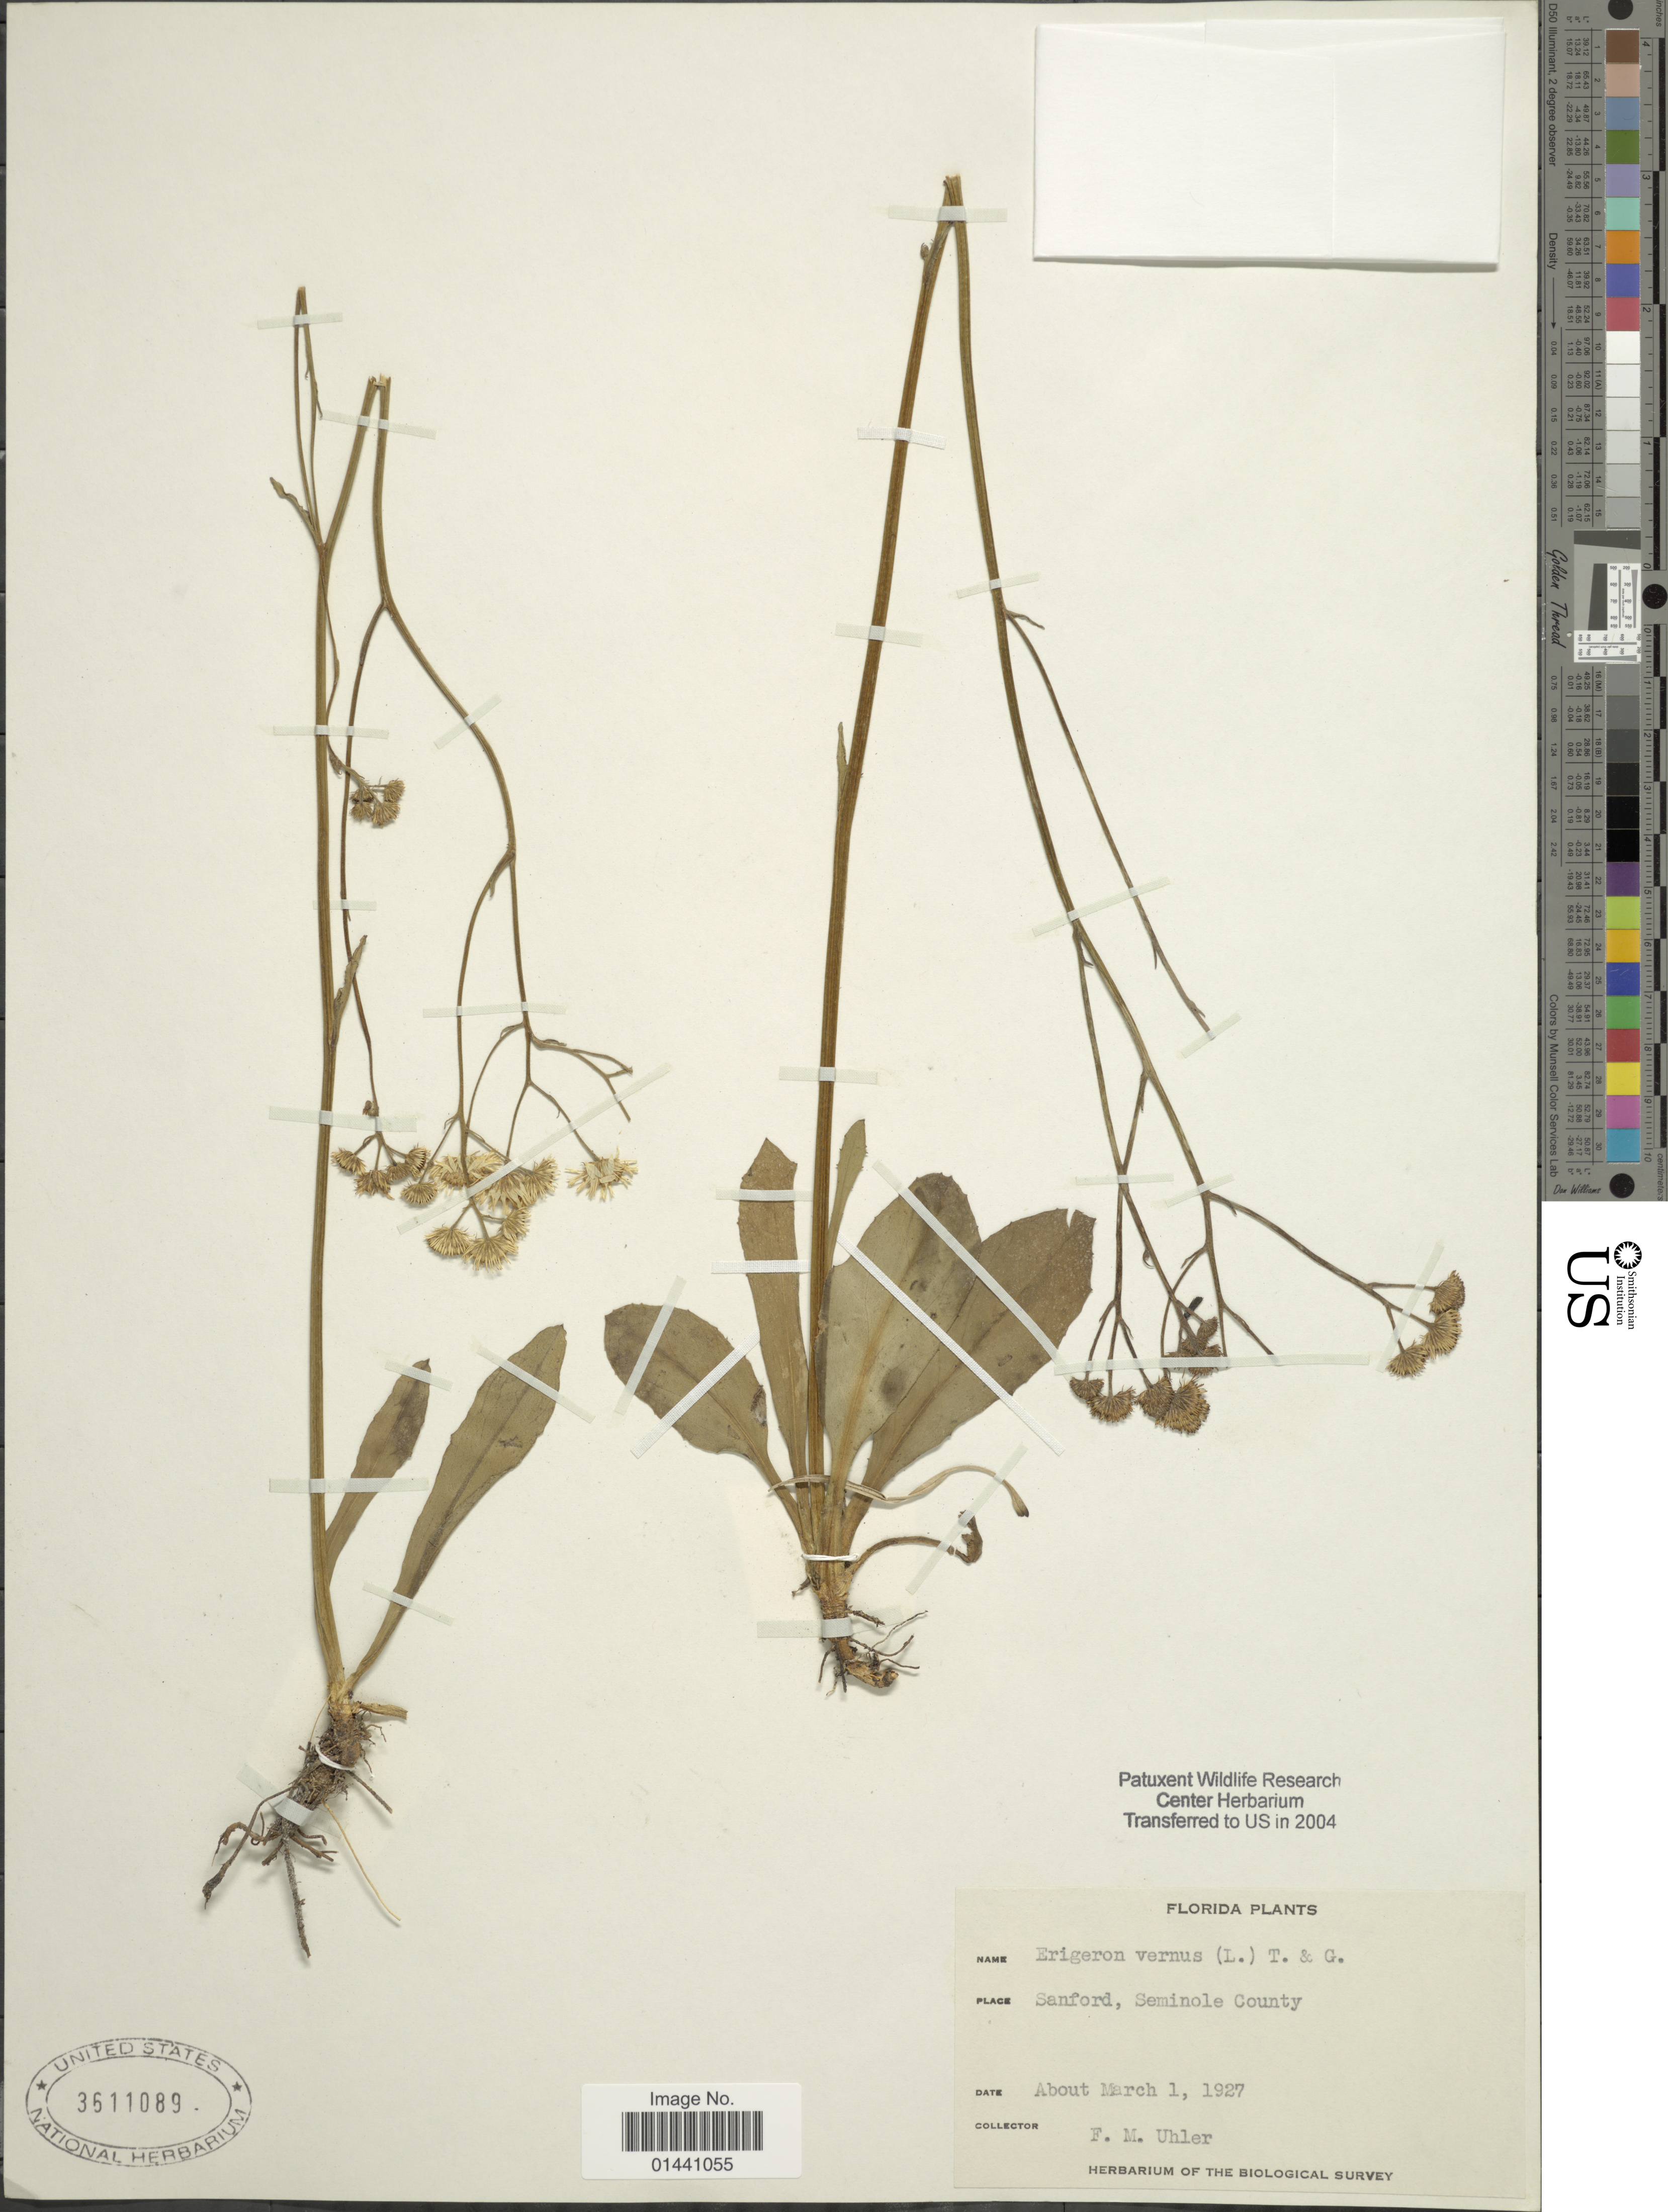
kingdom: Plantae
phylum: Tracheophyta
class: Magnoliopsida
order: Asterales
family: Asteraceae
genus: Erigeron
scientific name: Erigeron vernus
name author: (L.) Torr. & A. Gray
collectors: F. M. Uhler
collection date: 1927-03-01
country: United States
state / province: Florida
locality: Sanford, Siminole County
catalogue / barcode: US 3611089